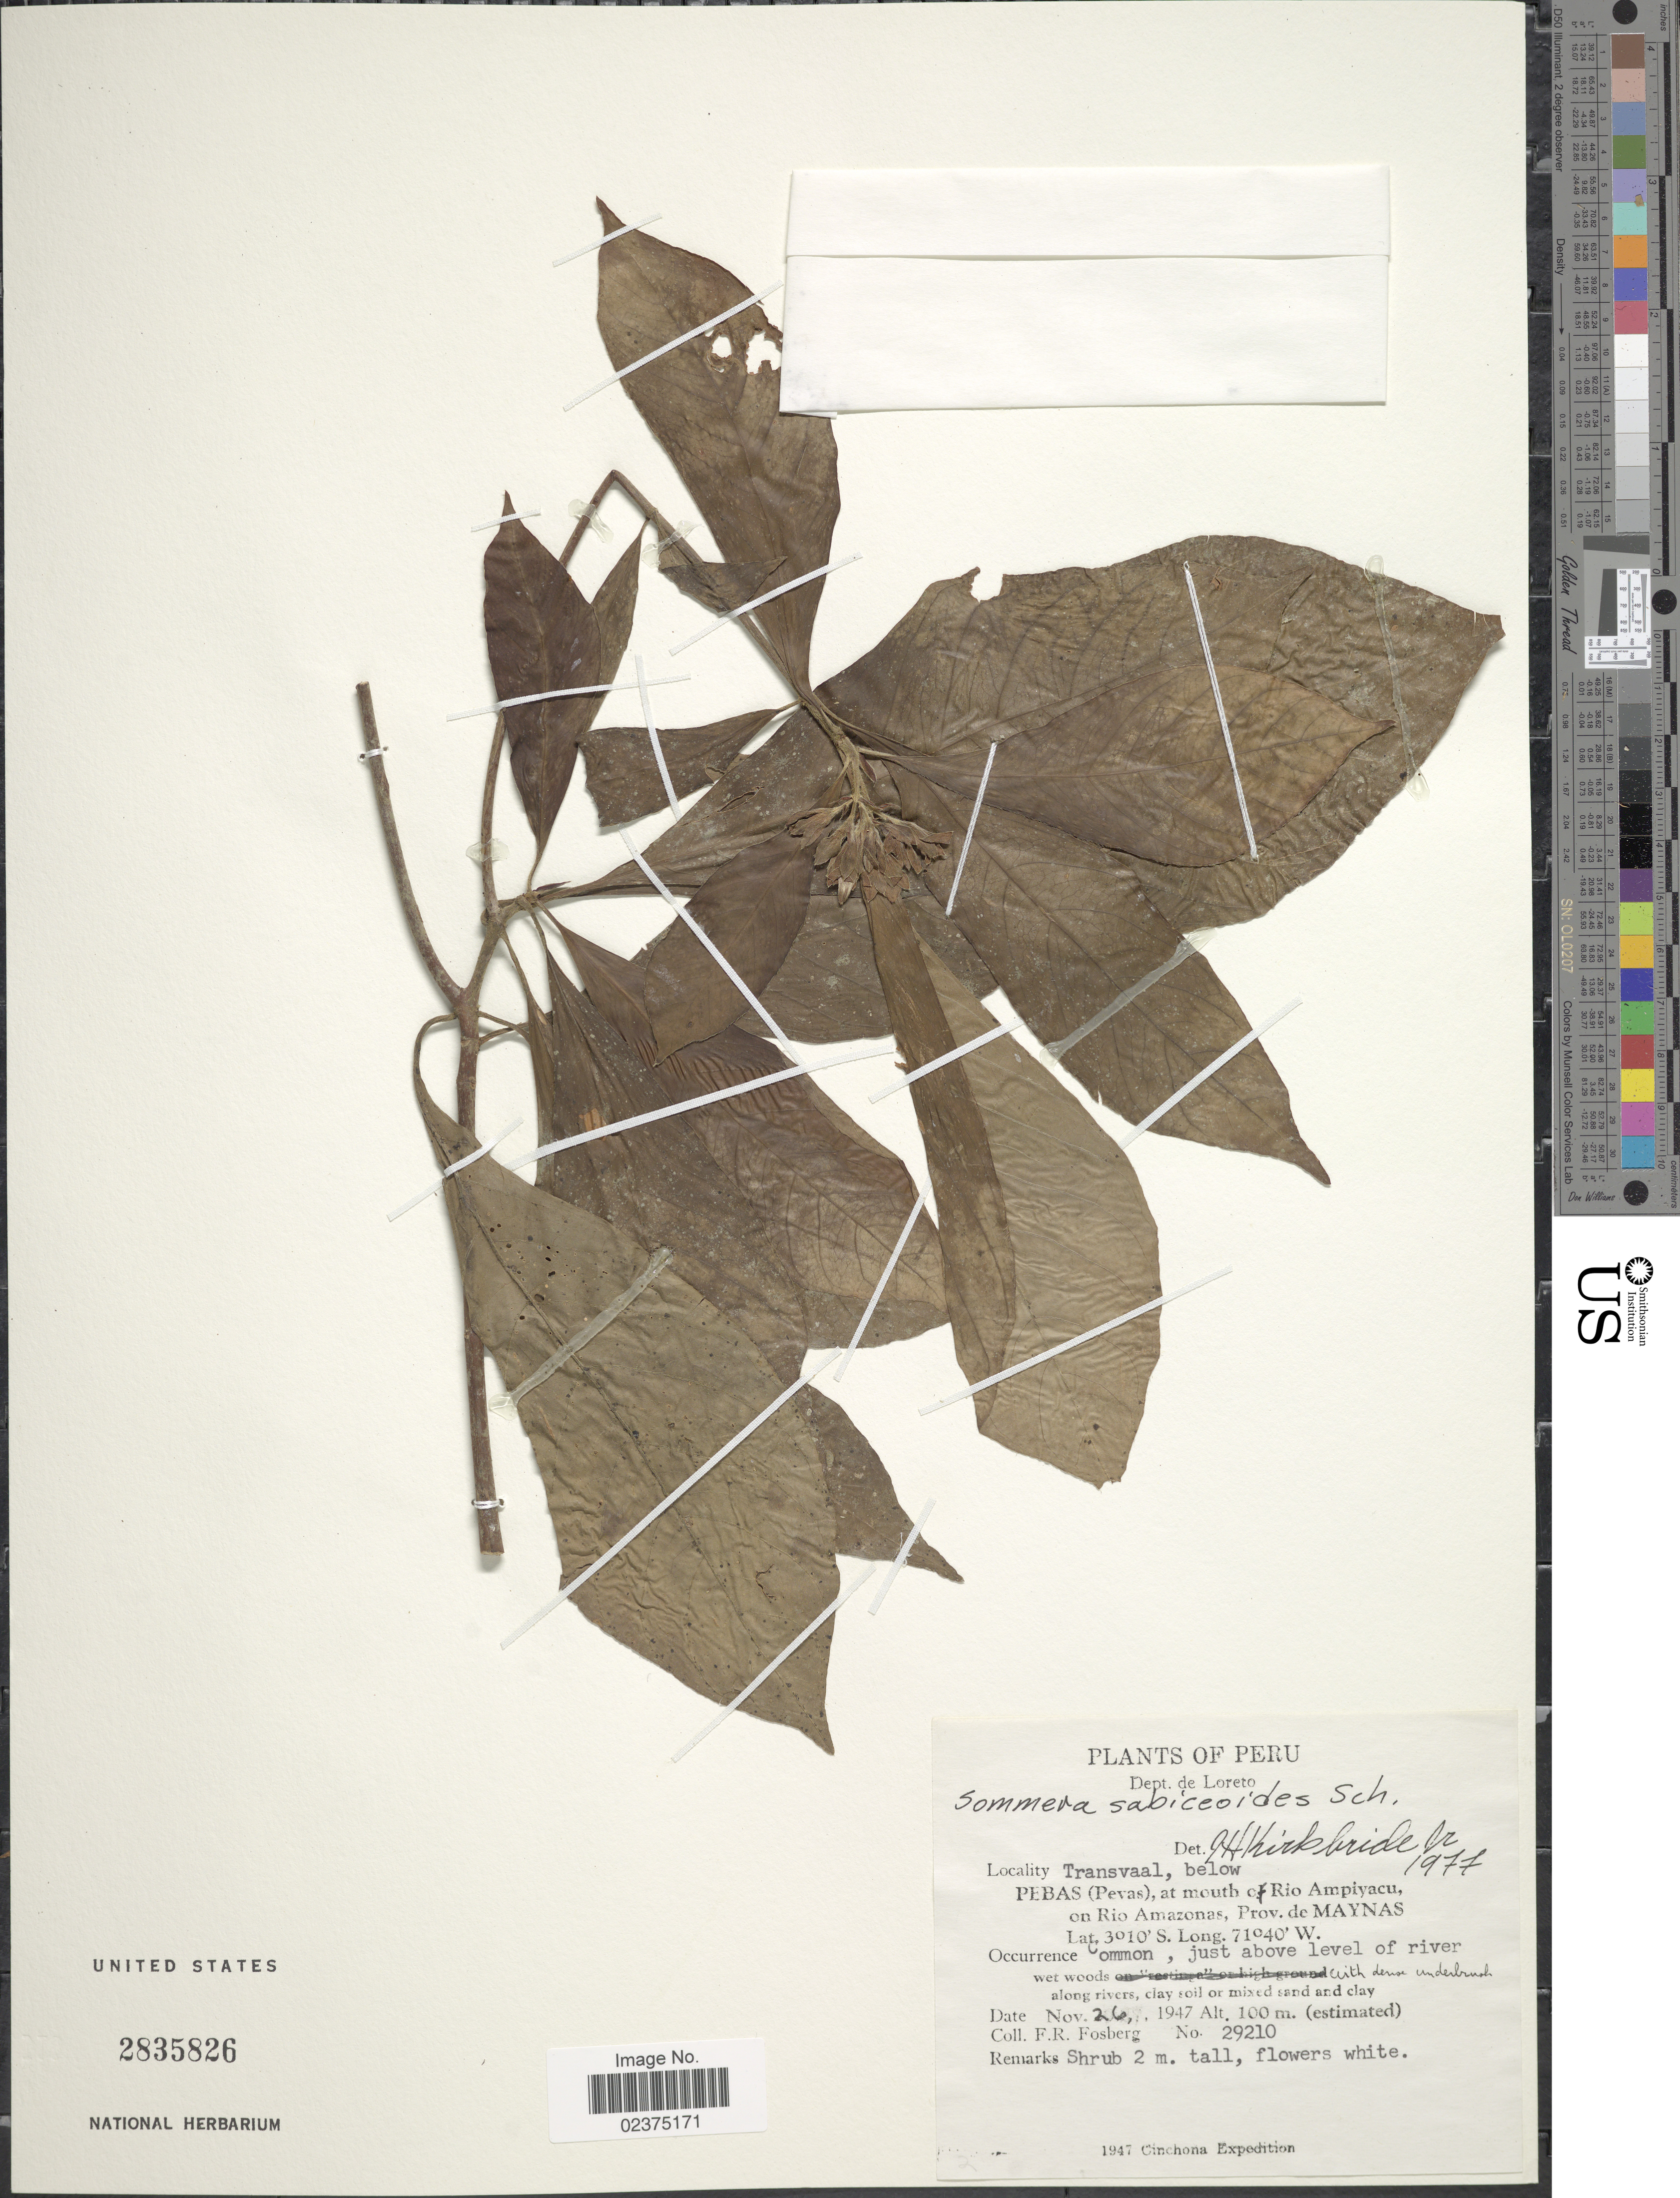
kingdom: Plantae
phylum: Tracheophyta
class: Magnoliopsida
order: Gentianales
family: Rubiaceae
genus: Sommera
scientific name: Sommera sabiceoides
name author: K. Schum.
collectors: F. R. Fosberg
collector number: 29210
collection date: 1947-11-26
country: Peru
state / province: Loreto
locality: Dept. de Loreto, Transvaal, below Pebas (Pevas), at mouth of Rio Ampiyacu, on Rio Amazonas, Prov. de Maynas, Common, just above level of river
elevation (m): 100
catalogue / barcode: US 2835826